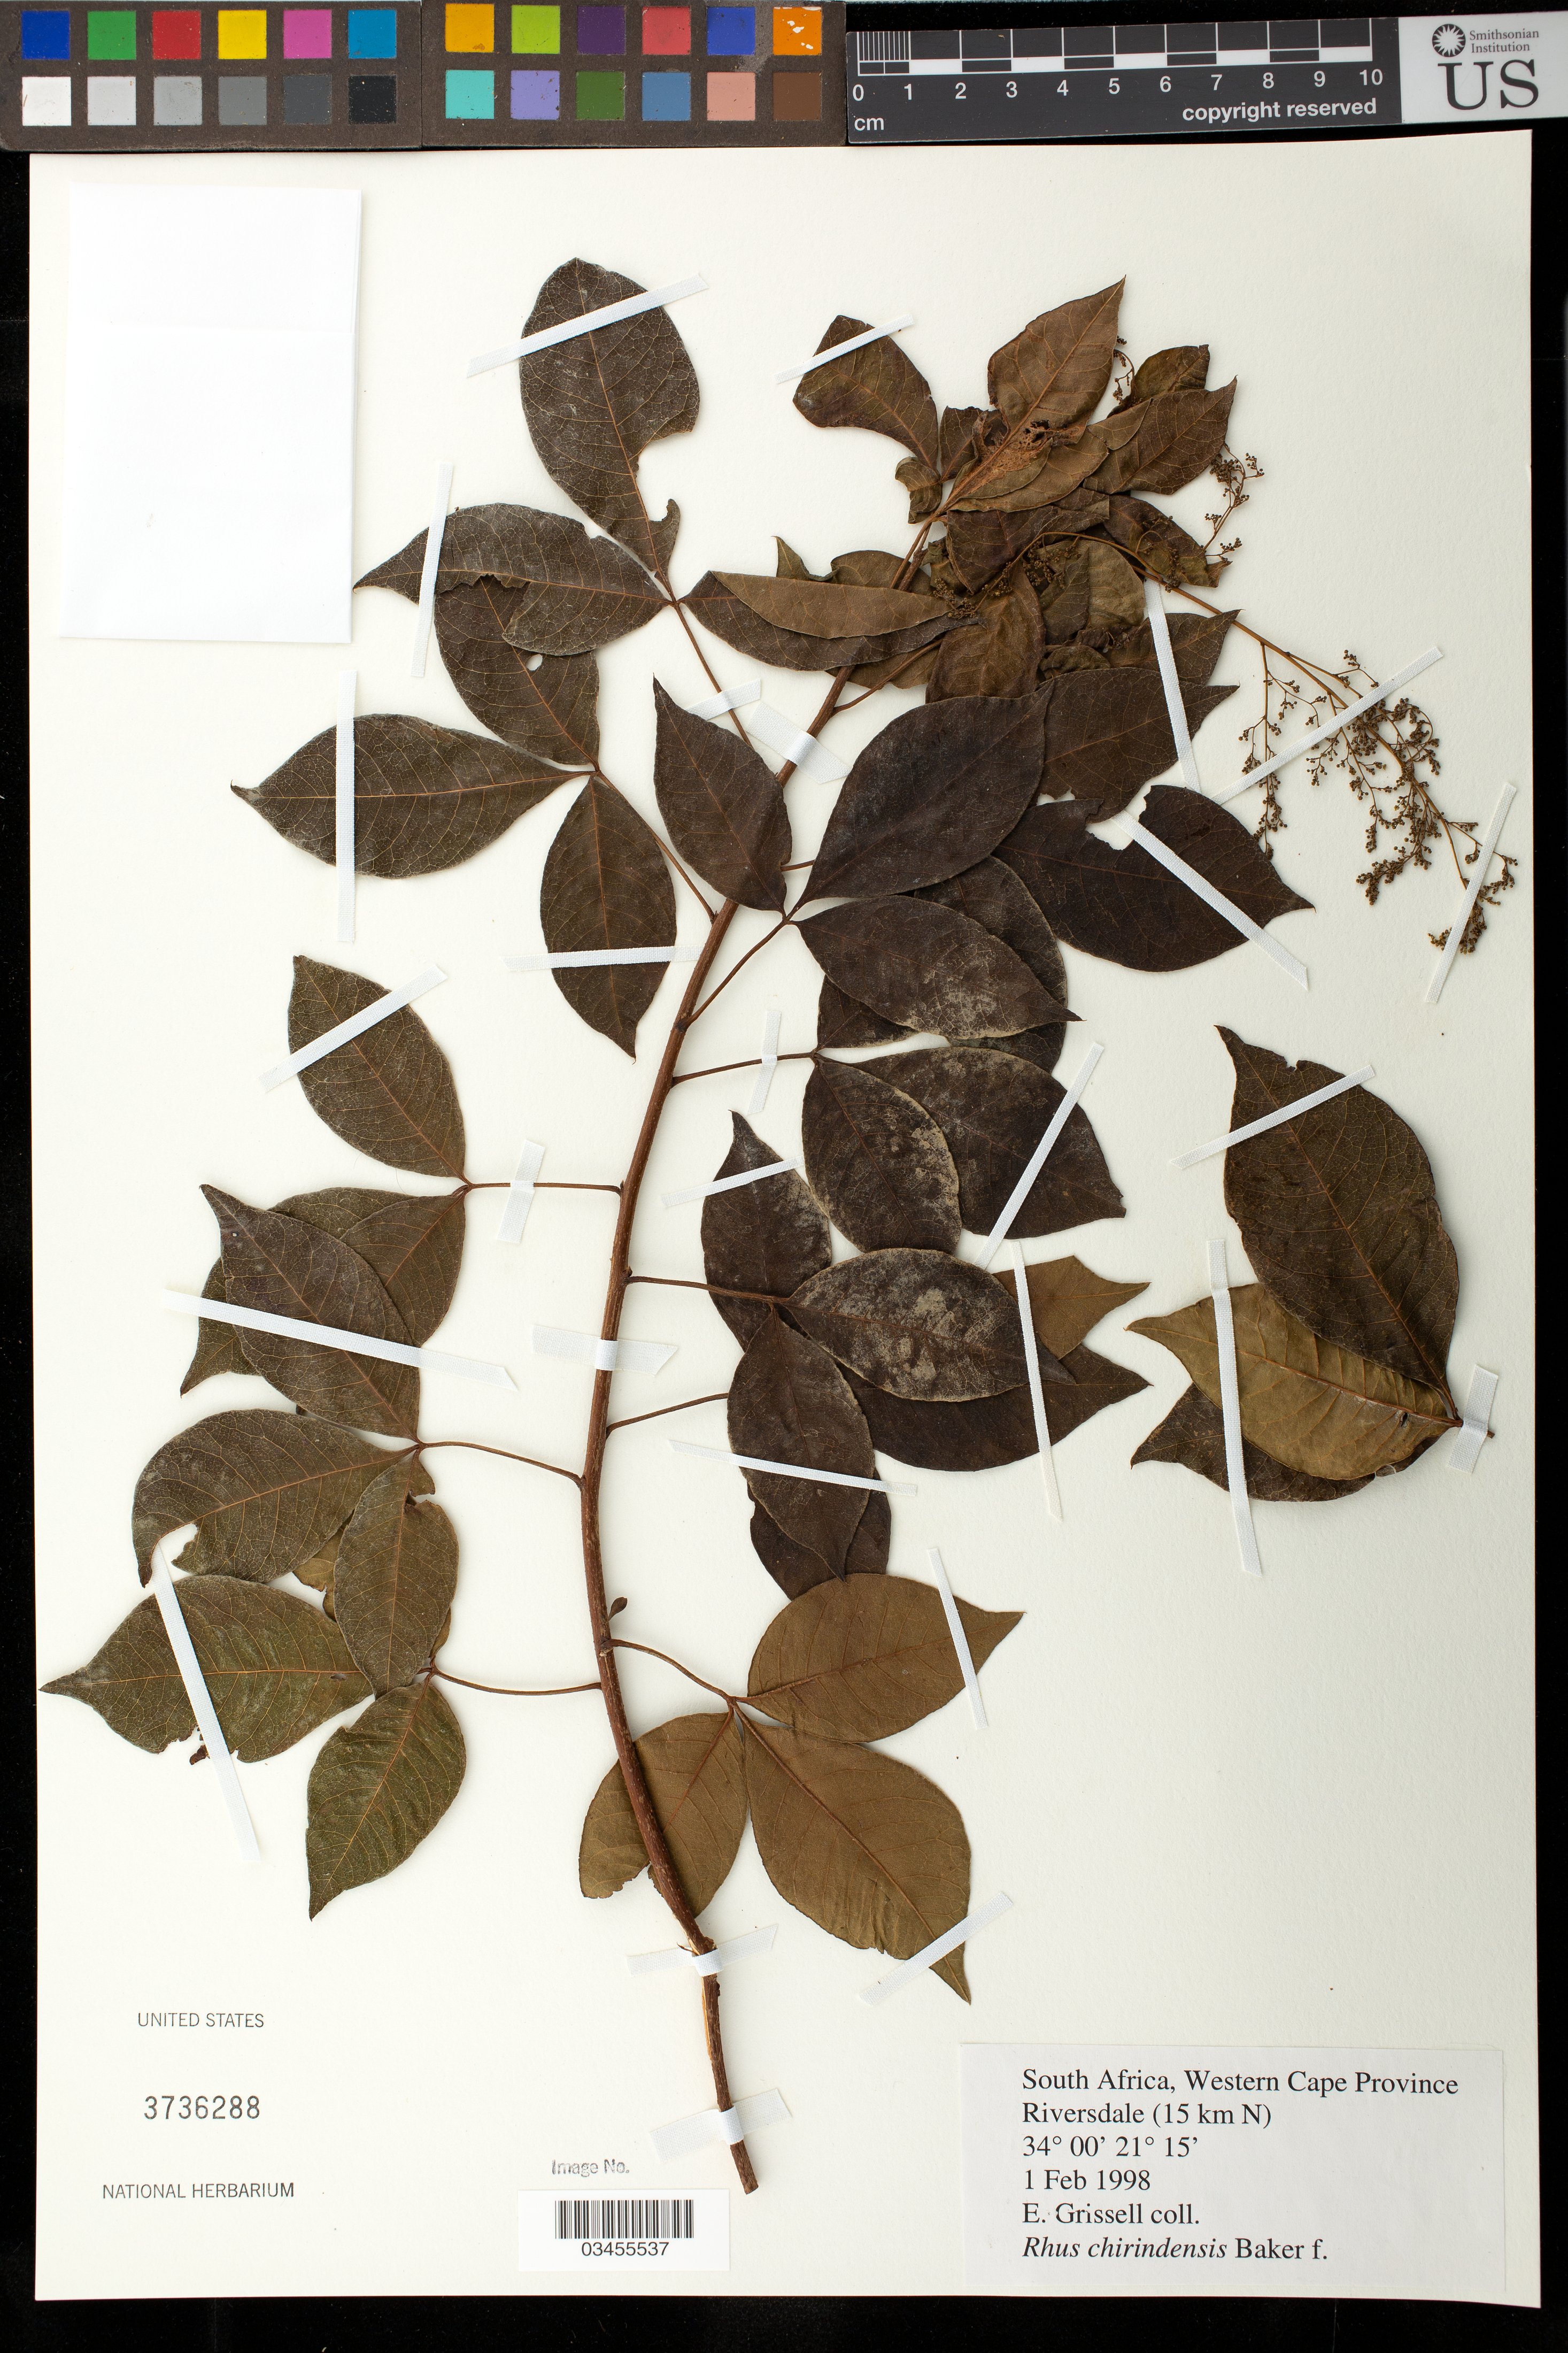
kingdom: Plantae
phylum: Tracheophyta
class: Magnoliopsida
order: Sapindales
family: Anacardiaceae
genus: Rhus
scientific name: Rhus chirindensis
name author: Baker f.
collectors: E. Grissell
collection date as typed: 1 Feb 1998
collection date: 1998-02-01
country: South Africa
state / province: Western Cape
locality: Riversdale (15 km N)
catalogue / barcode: US 3736288